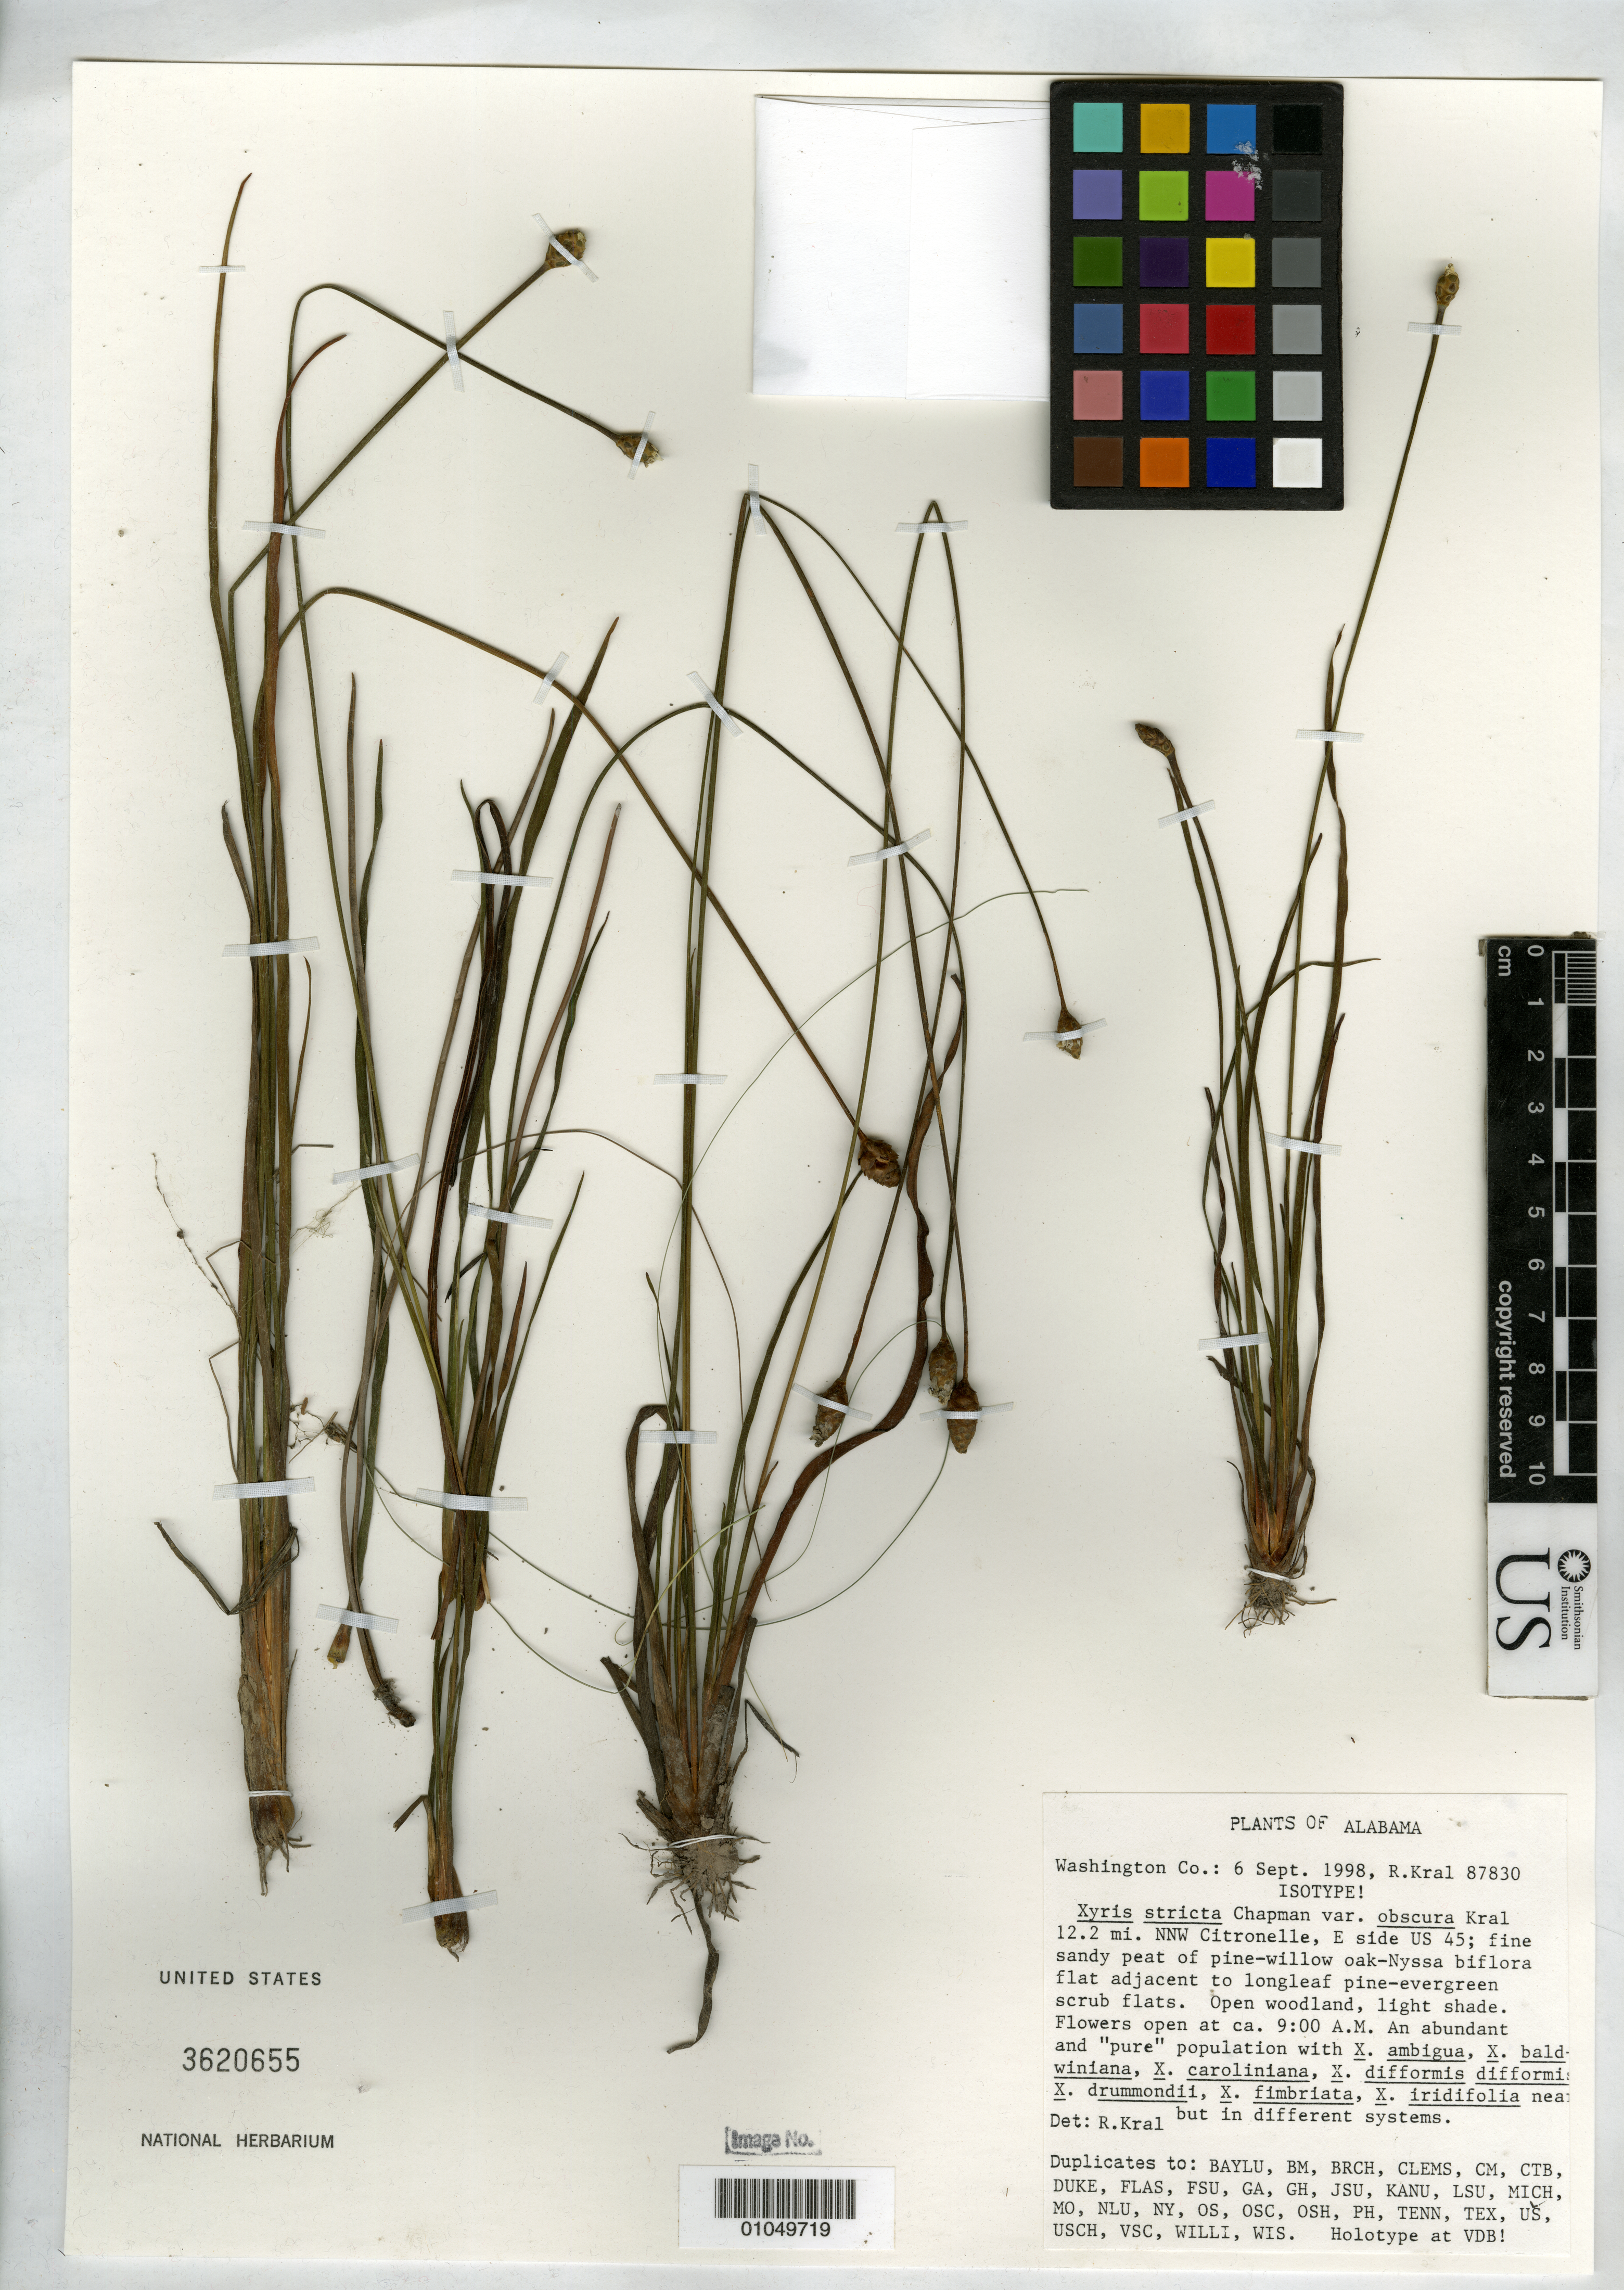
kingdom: Plantae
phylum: Tracheophyta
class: Liliopsida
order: Poales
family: Xyridaceae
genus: Xyris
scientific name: Xyris stricta var. obscura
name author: Kral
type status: Isotype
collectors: R. Kral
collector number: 87830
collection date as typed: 06 Sep 1998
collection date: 1998-09-06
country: United States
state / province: Alabama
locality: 12.2 mi. NNW Citronelle, E side US 45.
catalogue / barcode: US 3620655